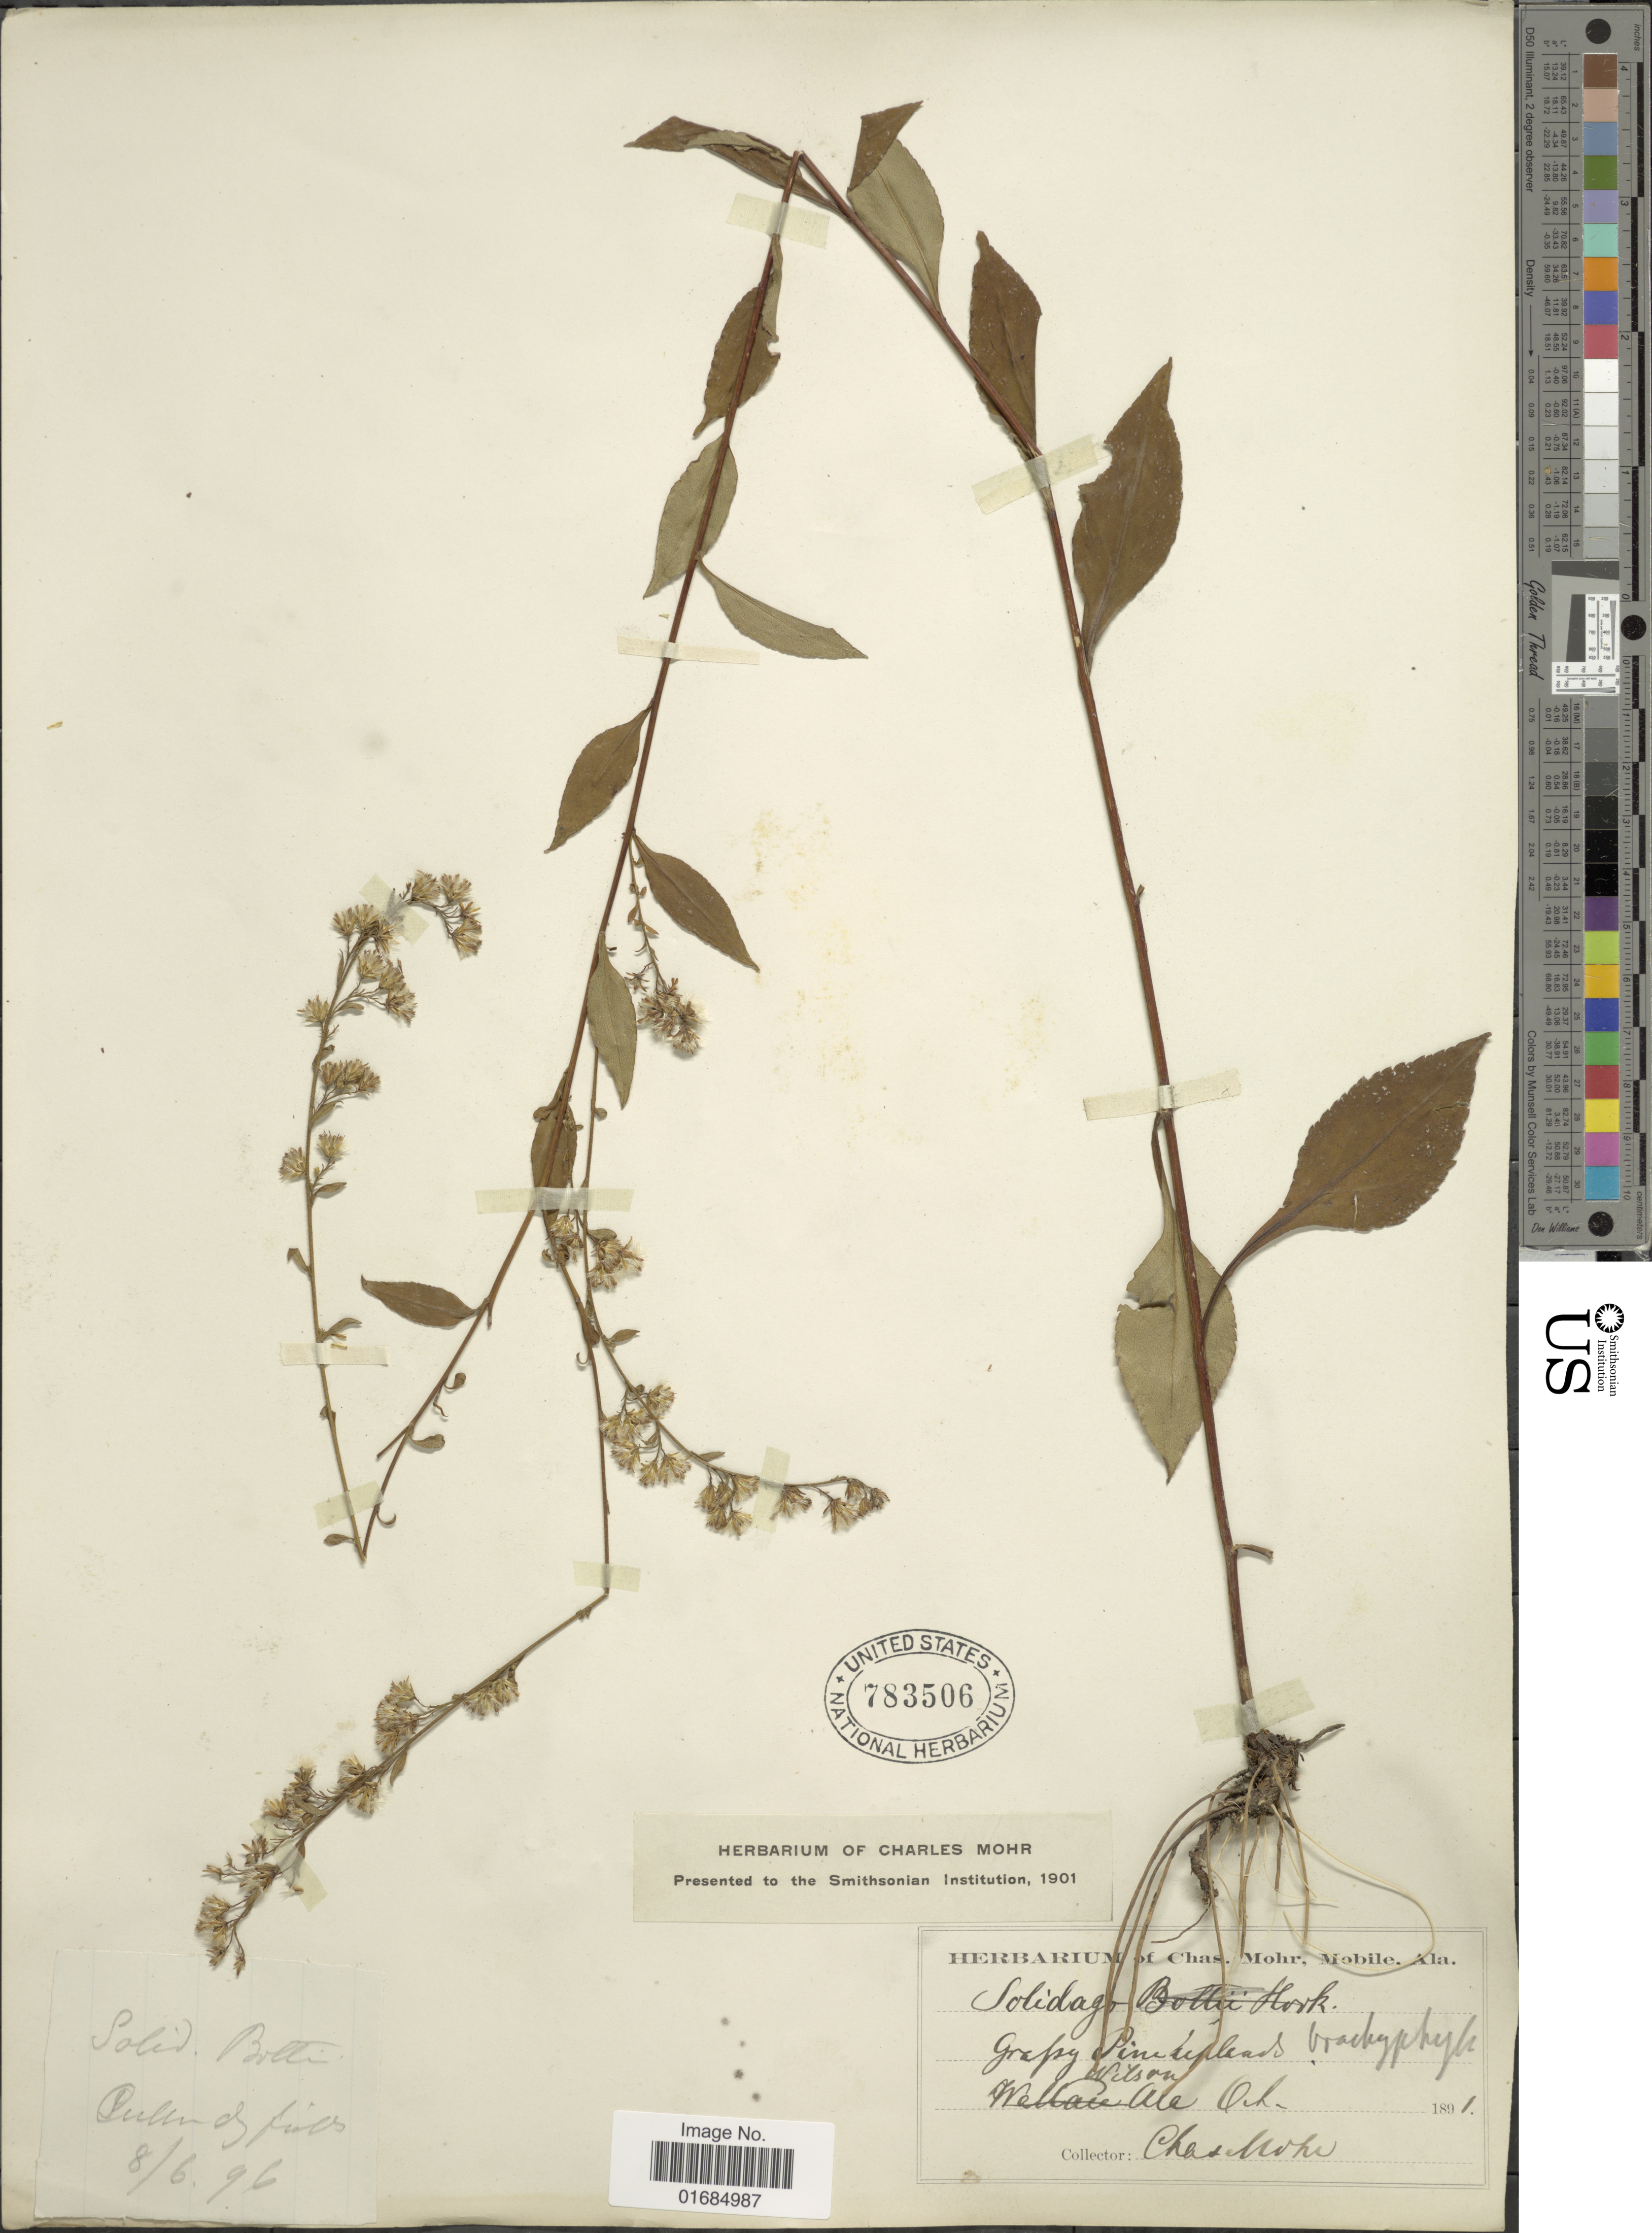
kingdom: Plantae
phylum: Tracheophyta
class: Magnoliopsida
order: Asterales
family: Asteraceae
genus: Solidago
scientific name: Solidago brachyphylla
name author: Chapman ex Torr. & A. Gray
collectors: Mohr, C. T. (herbarium)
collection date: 1891-10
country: United States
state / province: Alabama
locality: Wilson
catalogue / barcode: US 783506